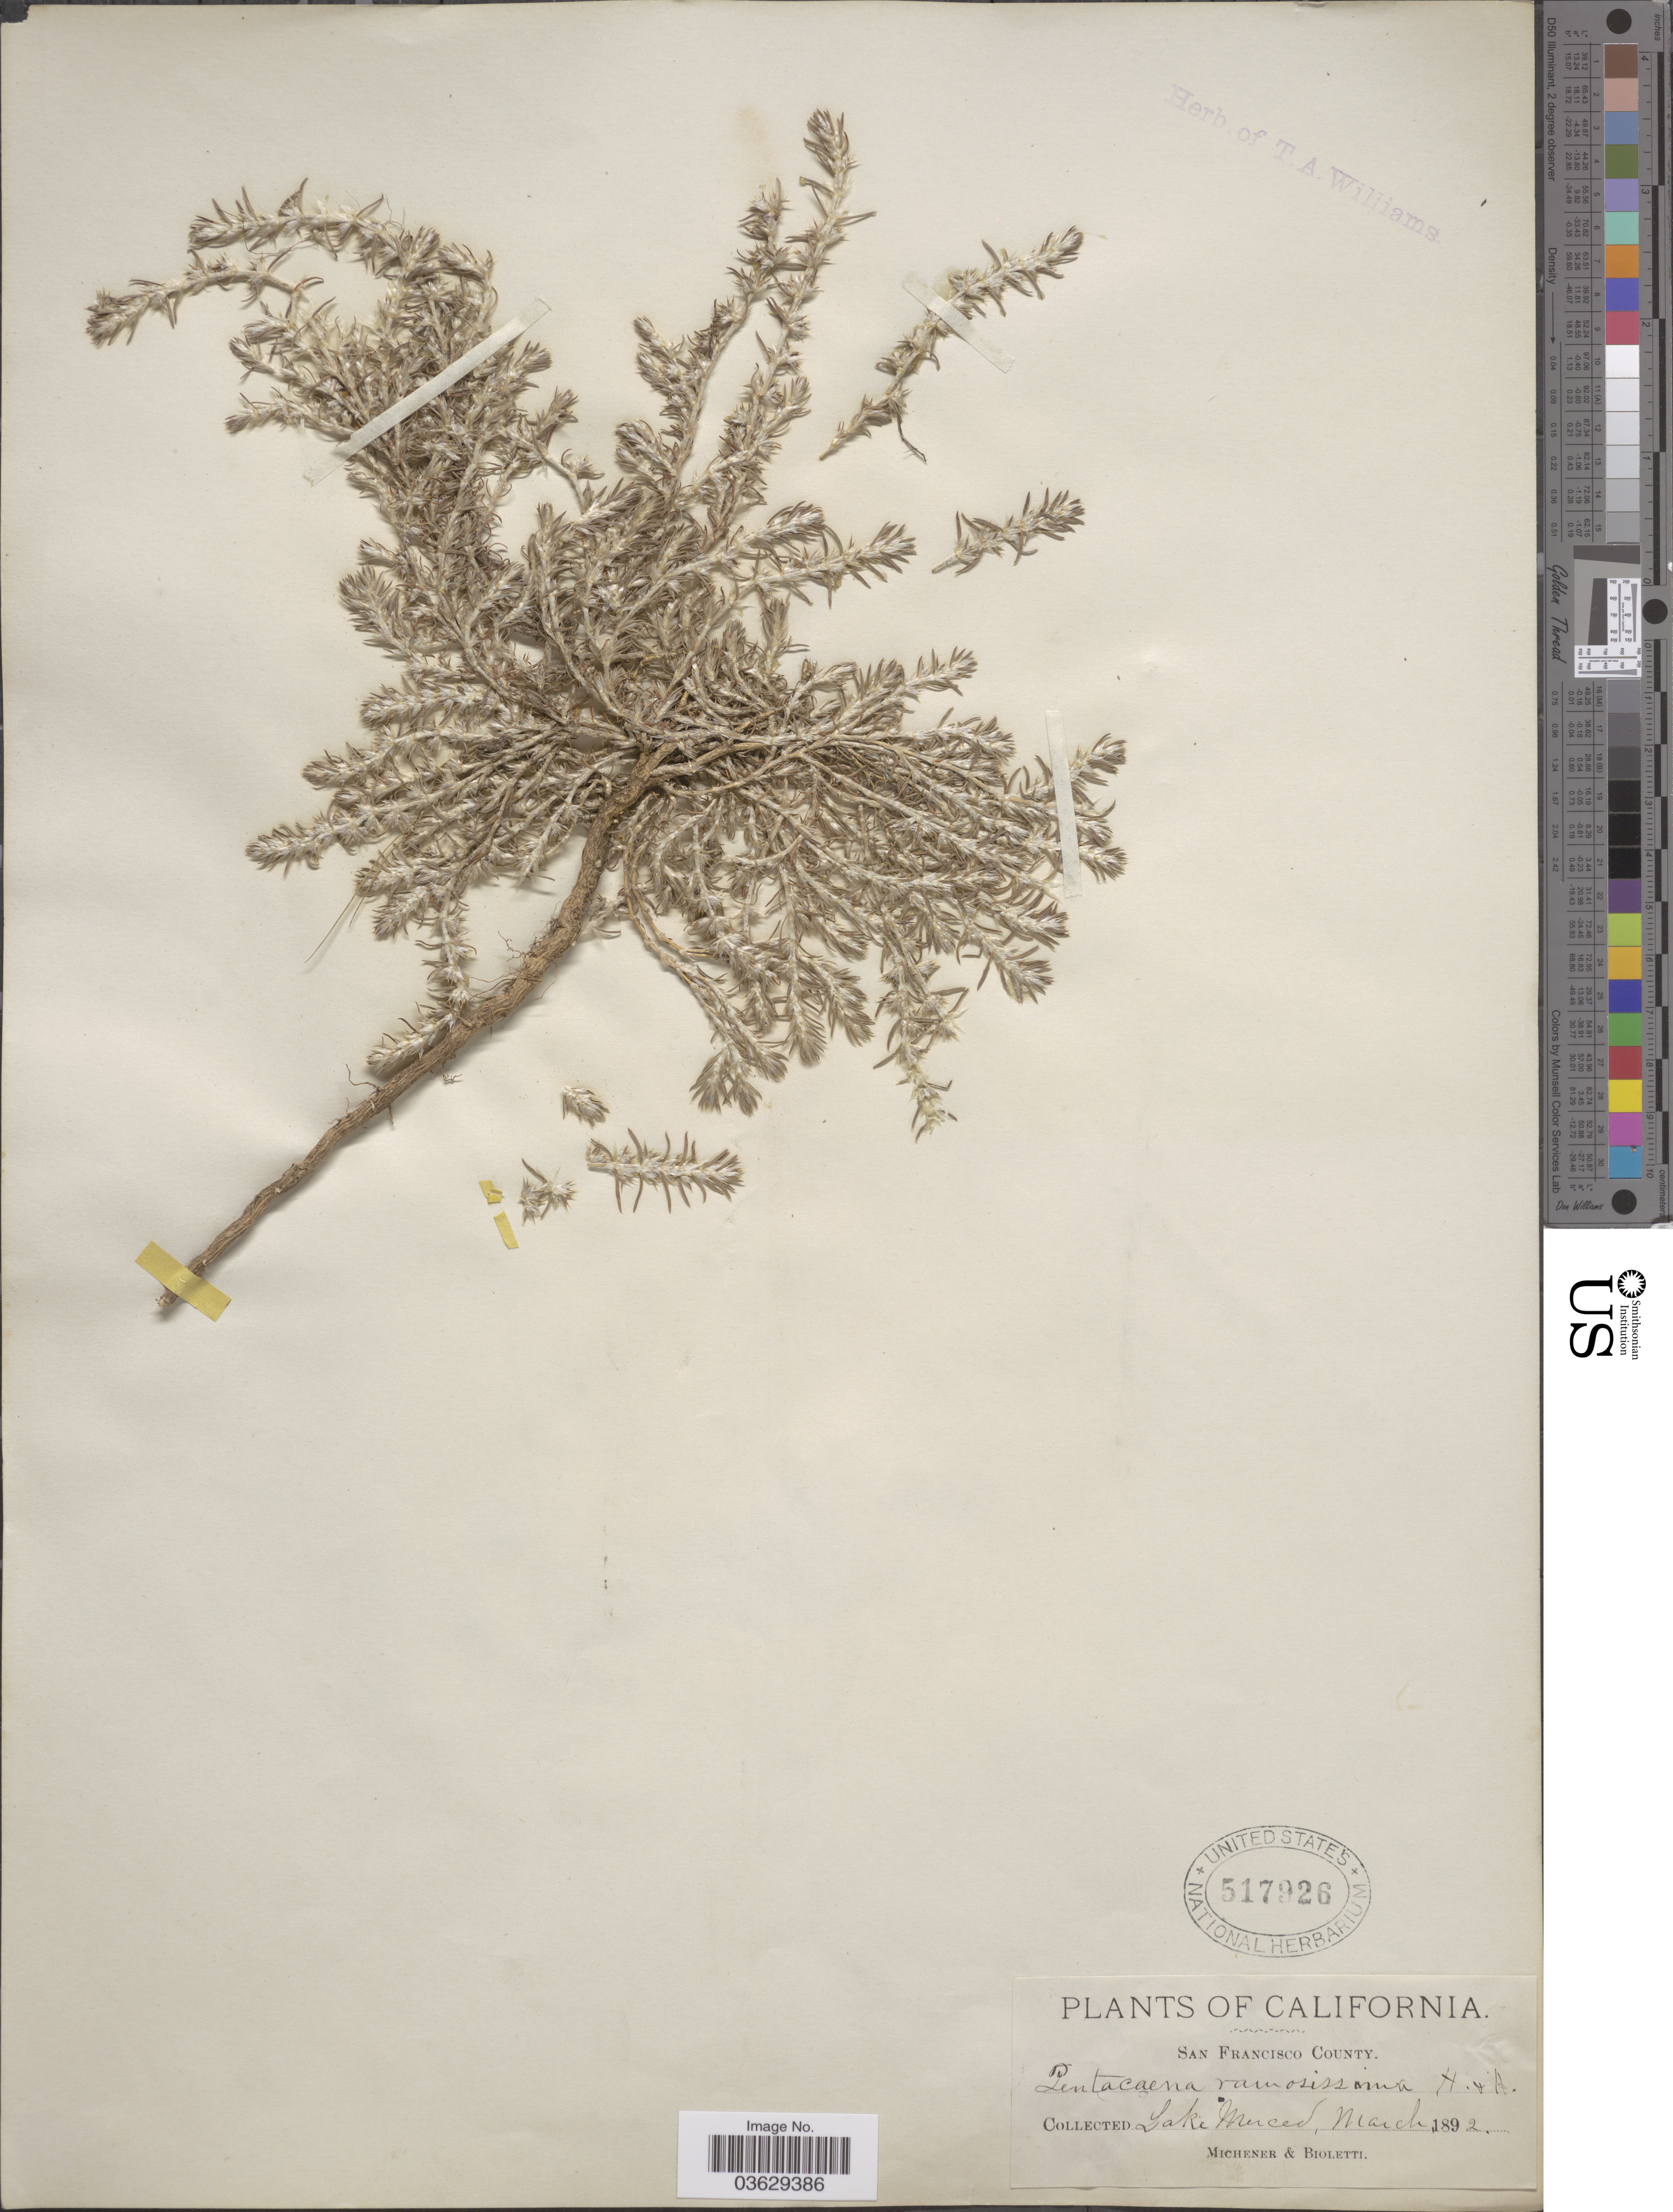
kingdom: Plantae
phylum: Tracheophyta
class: Magnoliopsida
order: Caryophyllales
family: Caryophyllaceae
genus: Cardionema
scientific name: Cardionema ramosissimum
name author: (Weinm.) A. Nelson & J.F. Macbr.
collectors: -. Michener & -- Bioletti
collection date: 1892-03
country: United States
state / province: California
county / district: San Francisco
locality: San Francisco County. Lake Merced.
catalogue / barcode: US 517926